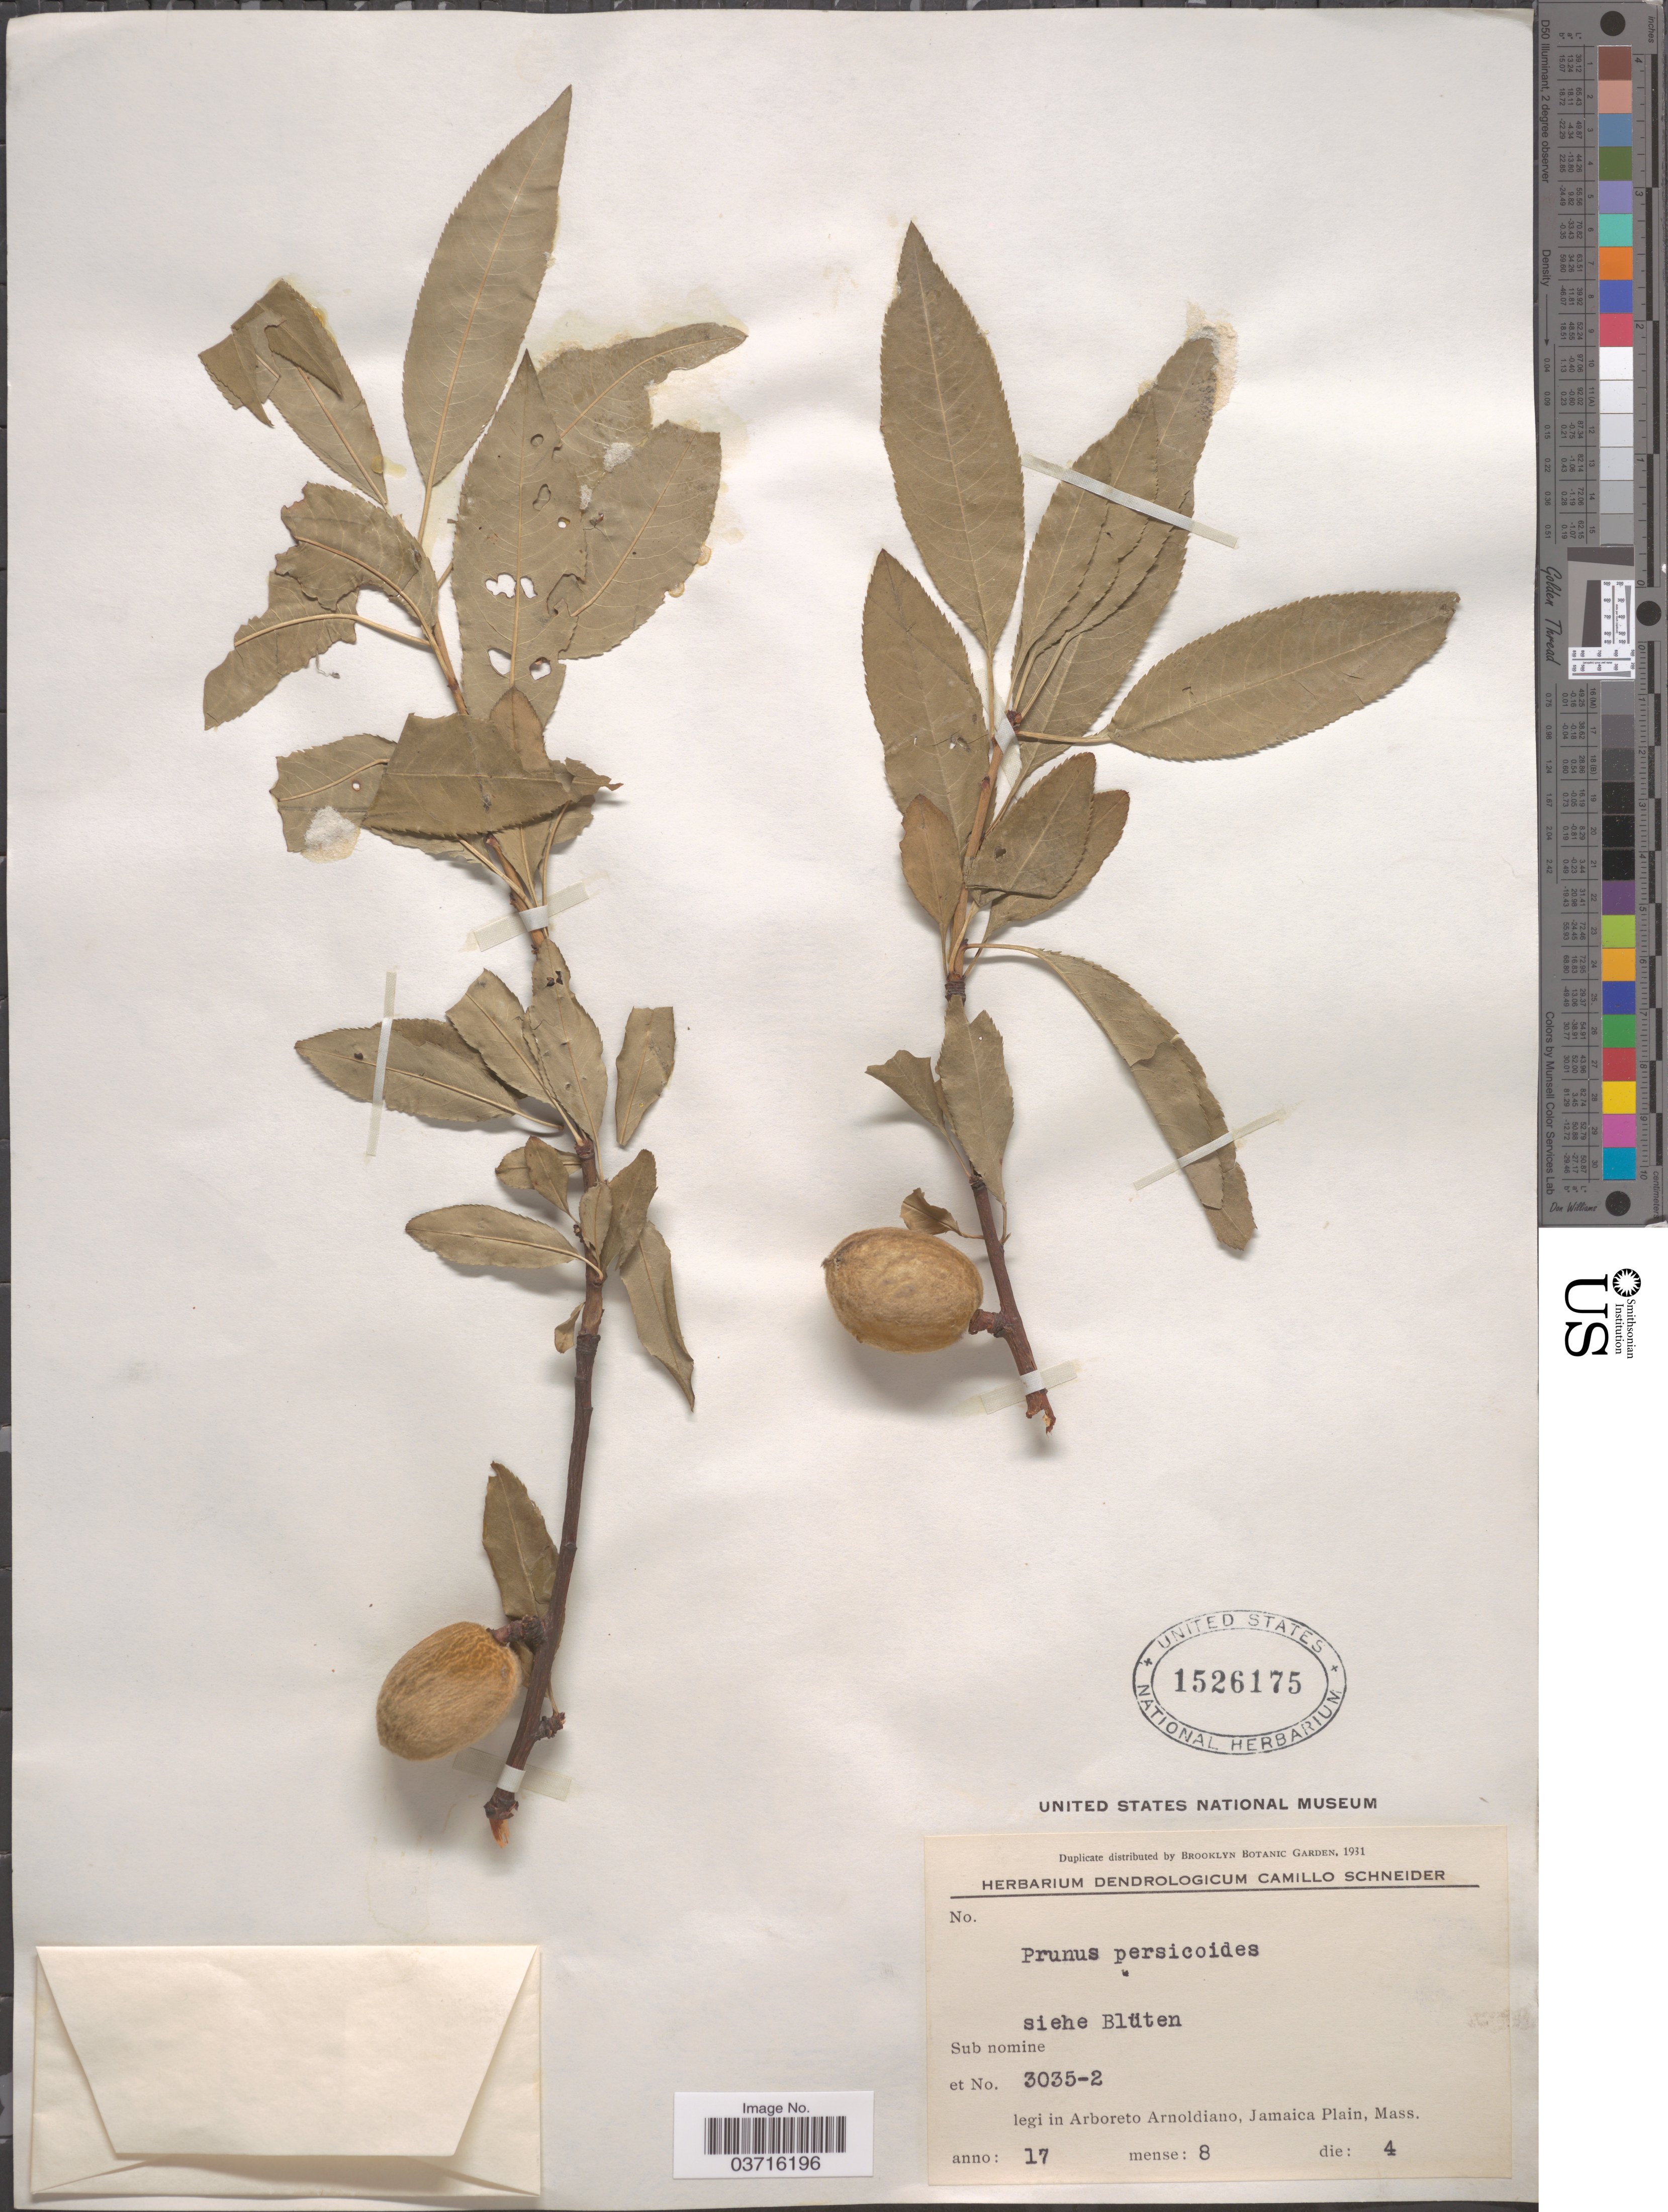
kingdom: Plantae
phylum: Tracheophyta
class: Magnoliopsida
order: Rosales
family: Rosaceae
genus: Prunus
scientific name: Prunus x persicoides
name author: (Ser.) M. Vilm. & Bois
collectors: ex herb. Dendrologicum C. Schneider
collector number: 3035-2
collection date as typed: Transcribed d/m/y: 4/8/17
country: United States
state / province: Massachusetts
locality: Arboreto Arnoldiano, Jamaica Plain.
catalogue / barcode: US 1526175